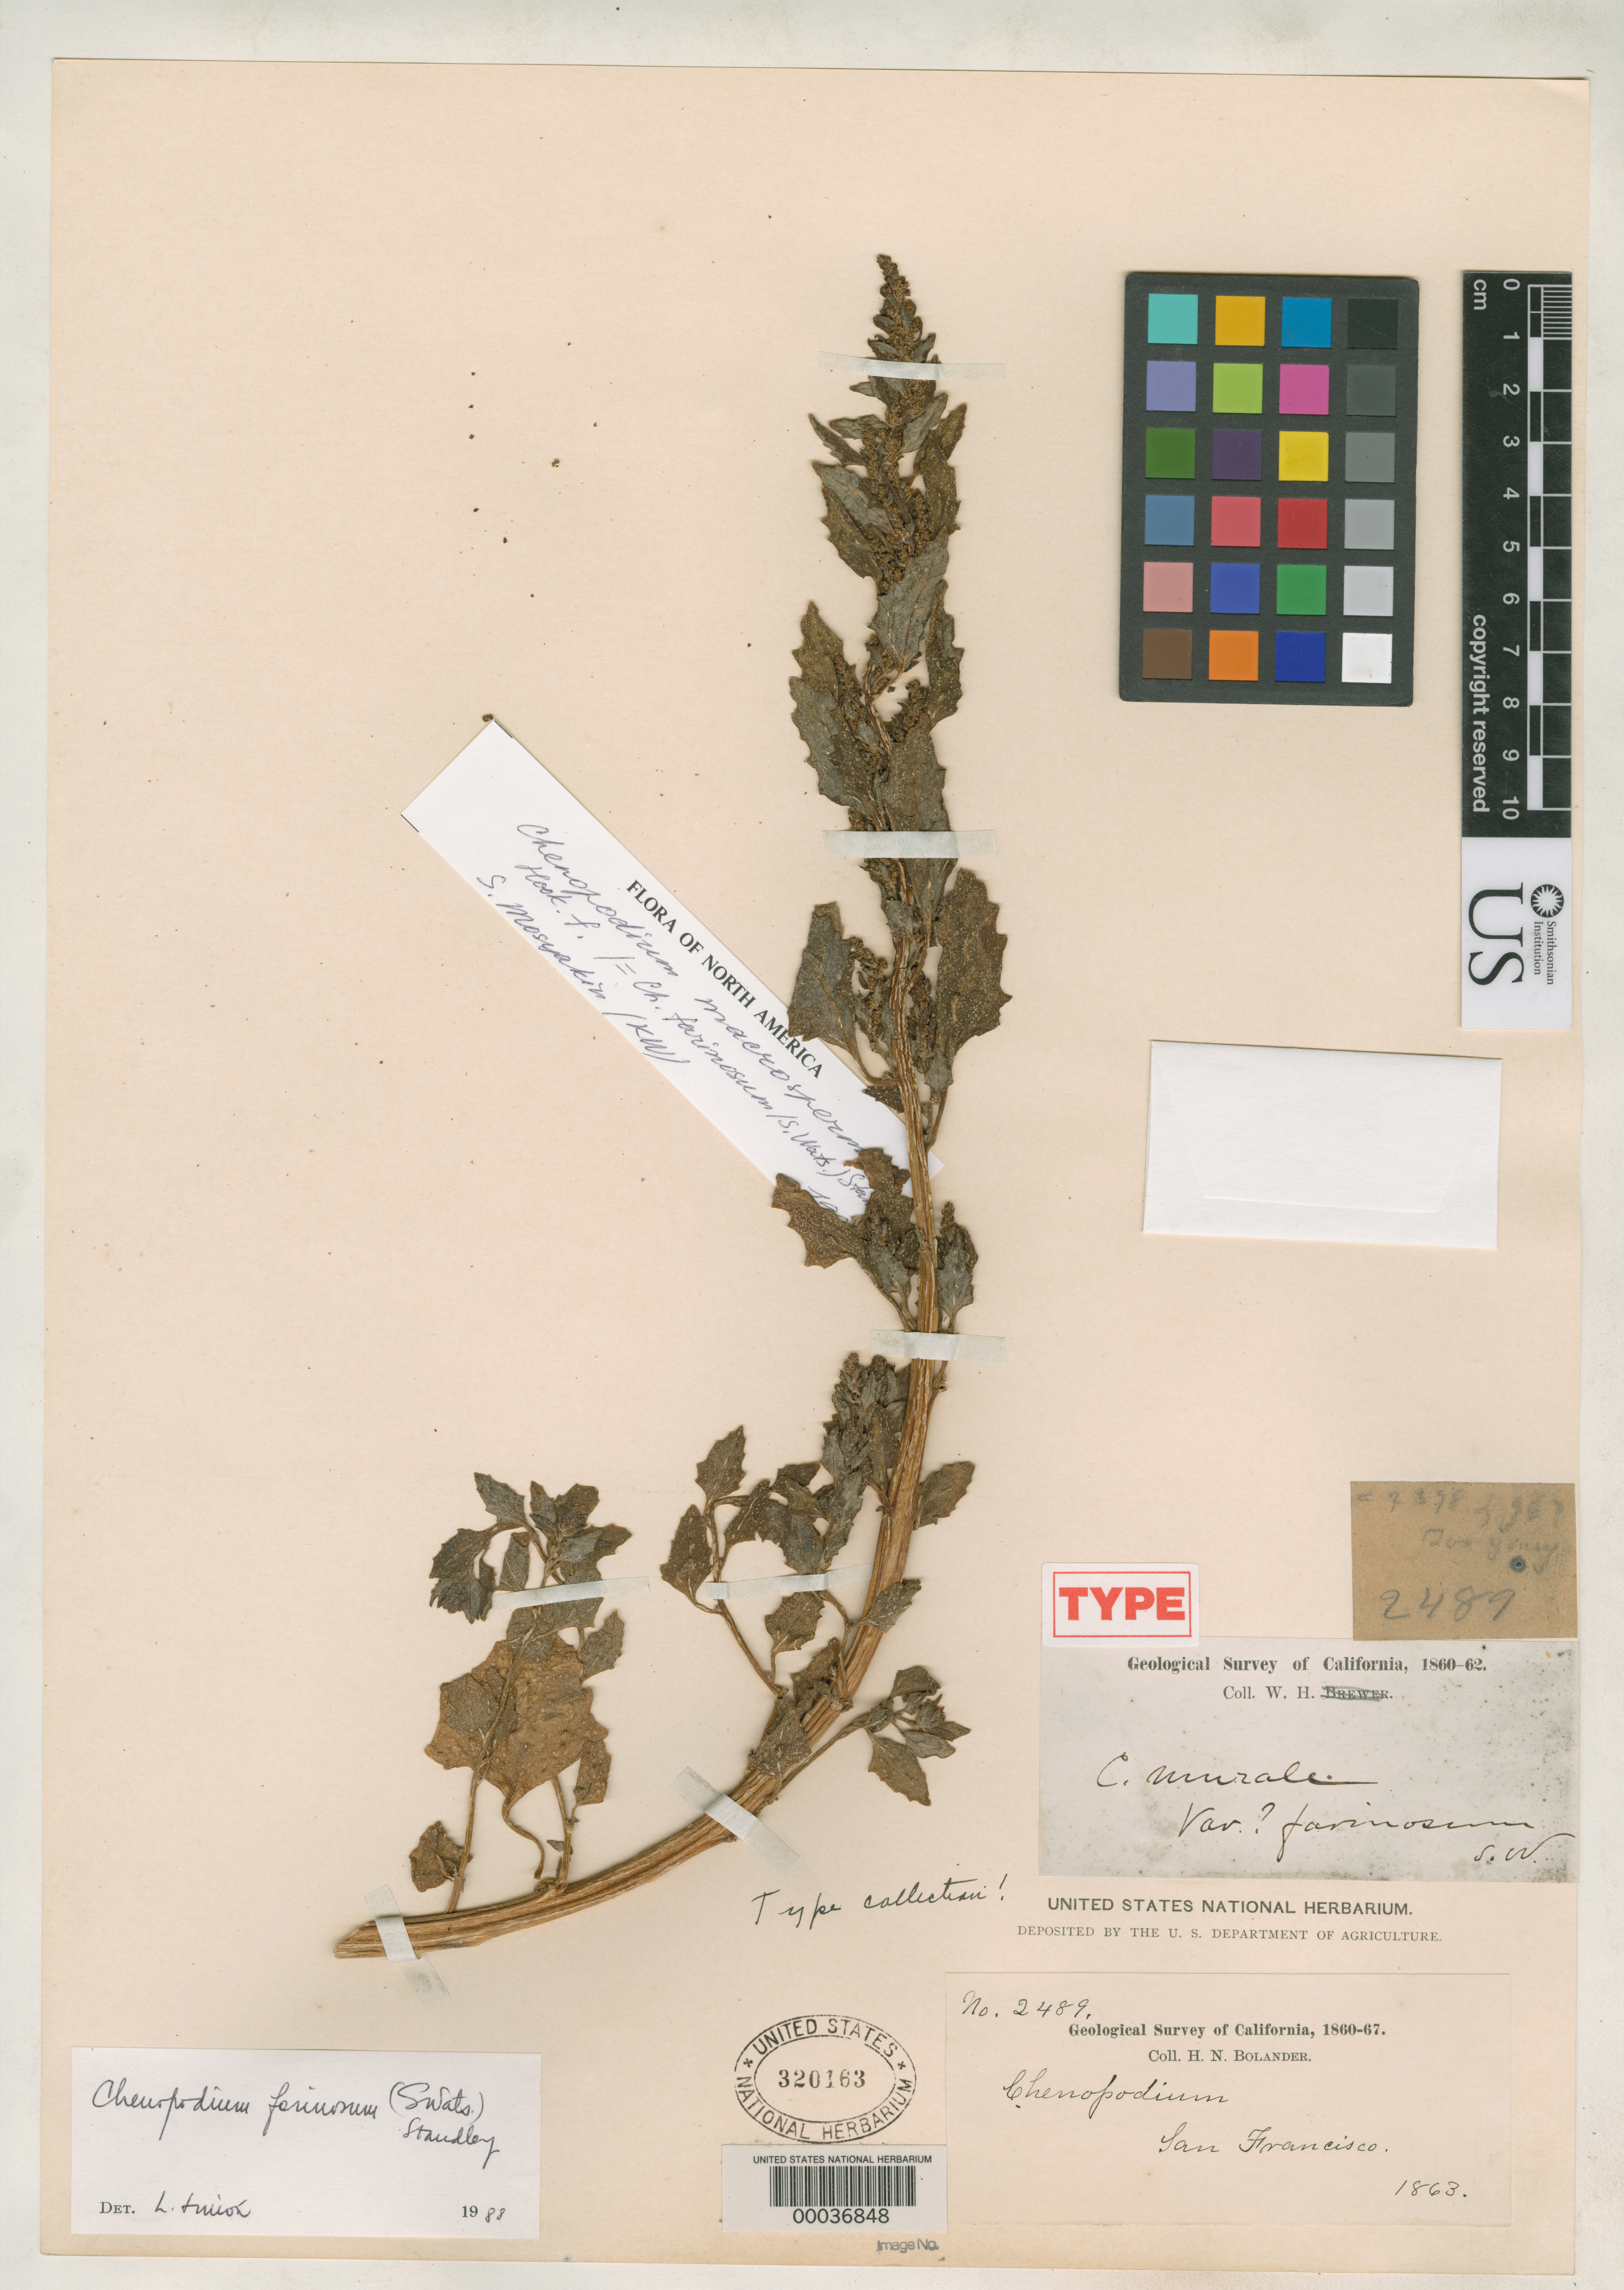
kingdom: Plantae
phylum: Tracheophyta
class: Magnoliopsida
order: Caryophyllales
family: Amaranthaceae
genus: Chenopodium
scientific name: Chenopodium murale var. farinosum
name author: S. Watson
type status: Type Collection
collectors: H. Bolander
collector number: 2489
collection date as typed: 1863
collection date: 1863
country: United States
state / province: California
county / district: San Francisco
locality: San Francisco.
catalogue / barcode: US 320163